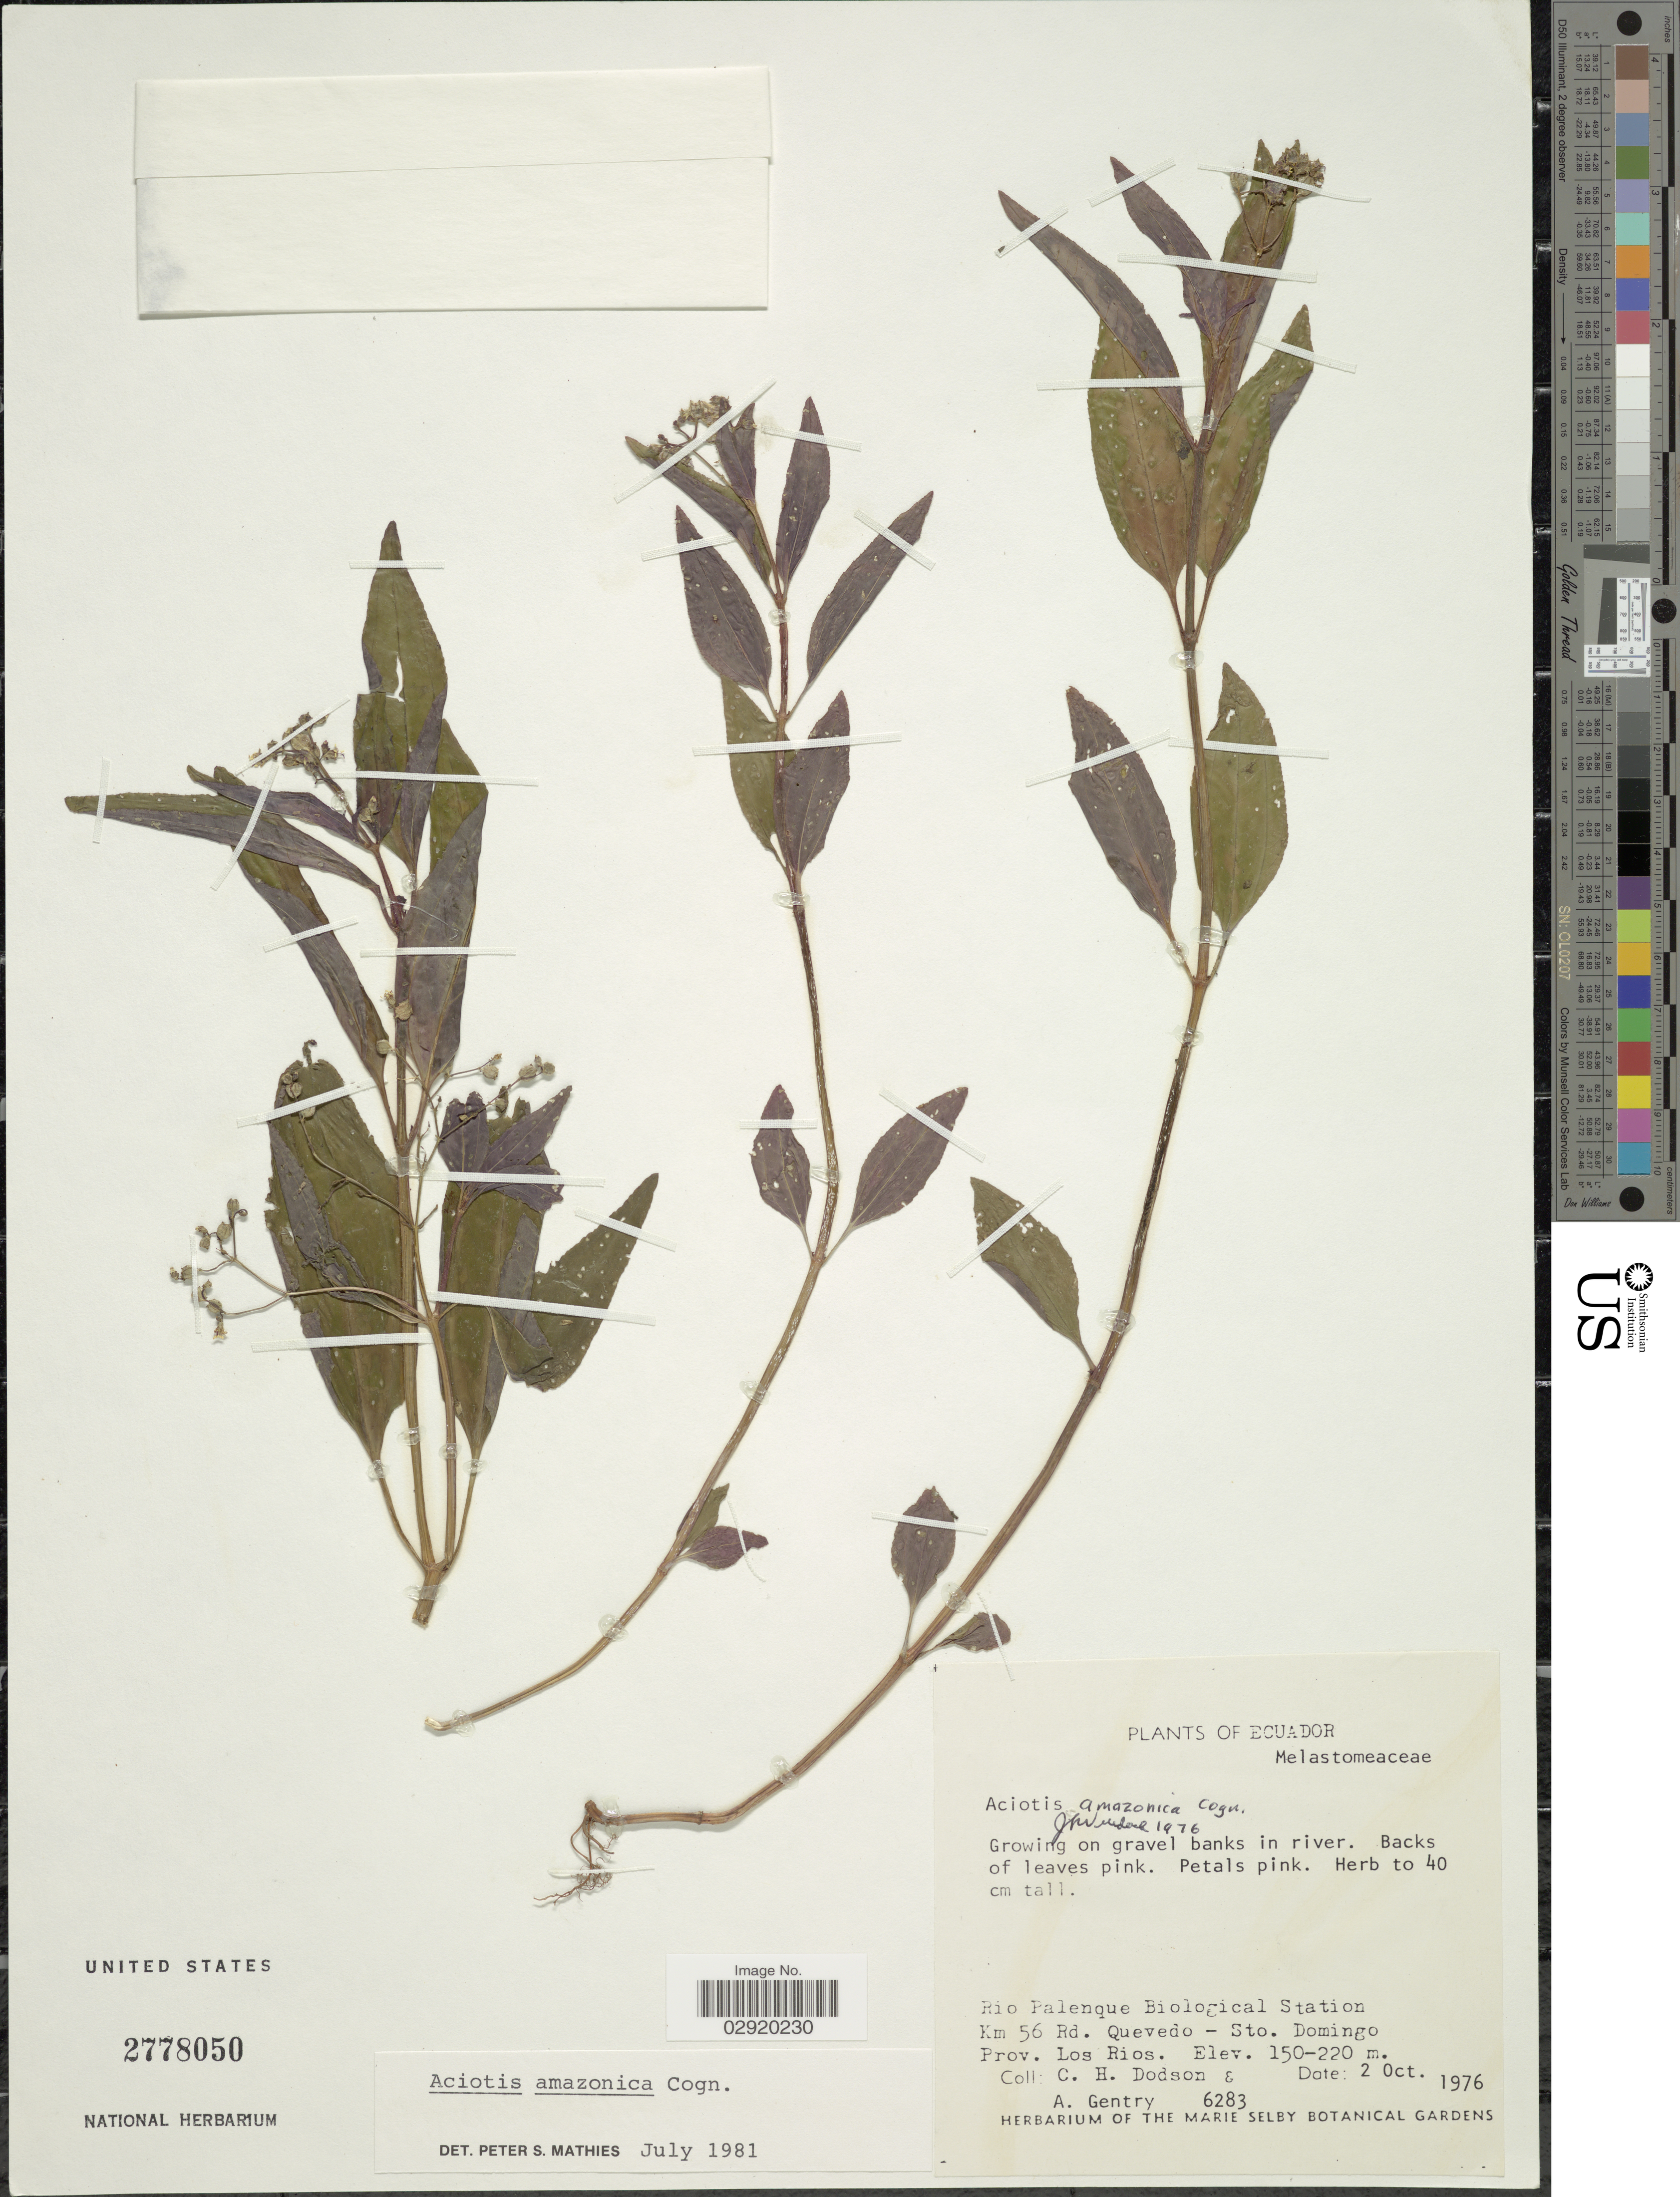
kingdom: Plantae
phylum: Tracheophyta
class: Magnoliopsida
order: Myrtales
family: Melastomataceae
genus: Aciotis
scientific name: Aciotis acuminifolia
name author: (Mart. ex DC.) Triana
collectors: C. H. Dodson & A. H. Gentry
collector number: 6283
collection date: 1976-10-02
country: Ecuador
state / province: Los Ríos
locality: Rio Palenque Biological Station Km 56 Rd. Quebedo - Sto. Domingo.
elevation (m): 150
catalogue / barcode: US 2778050